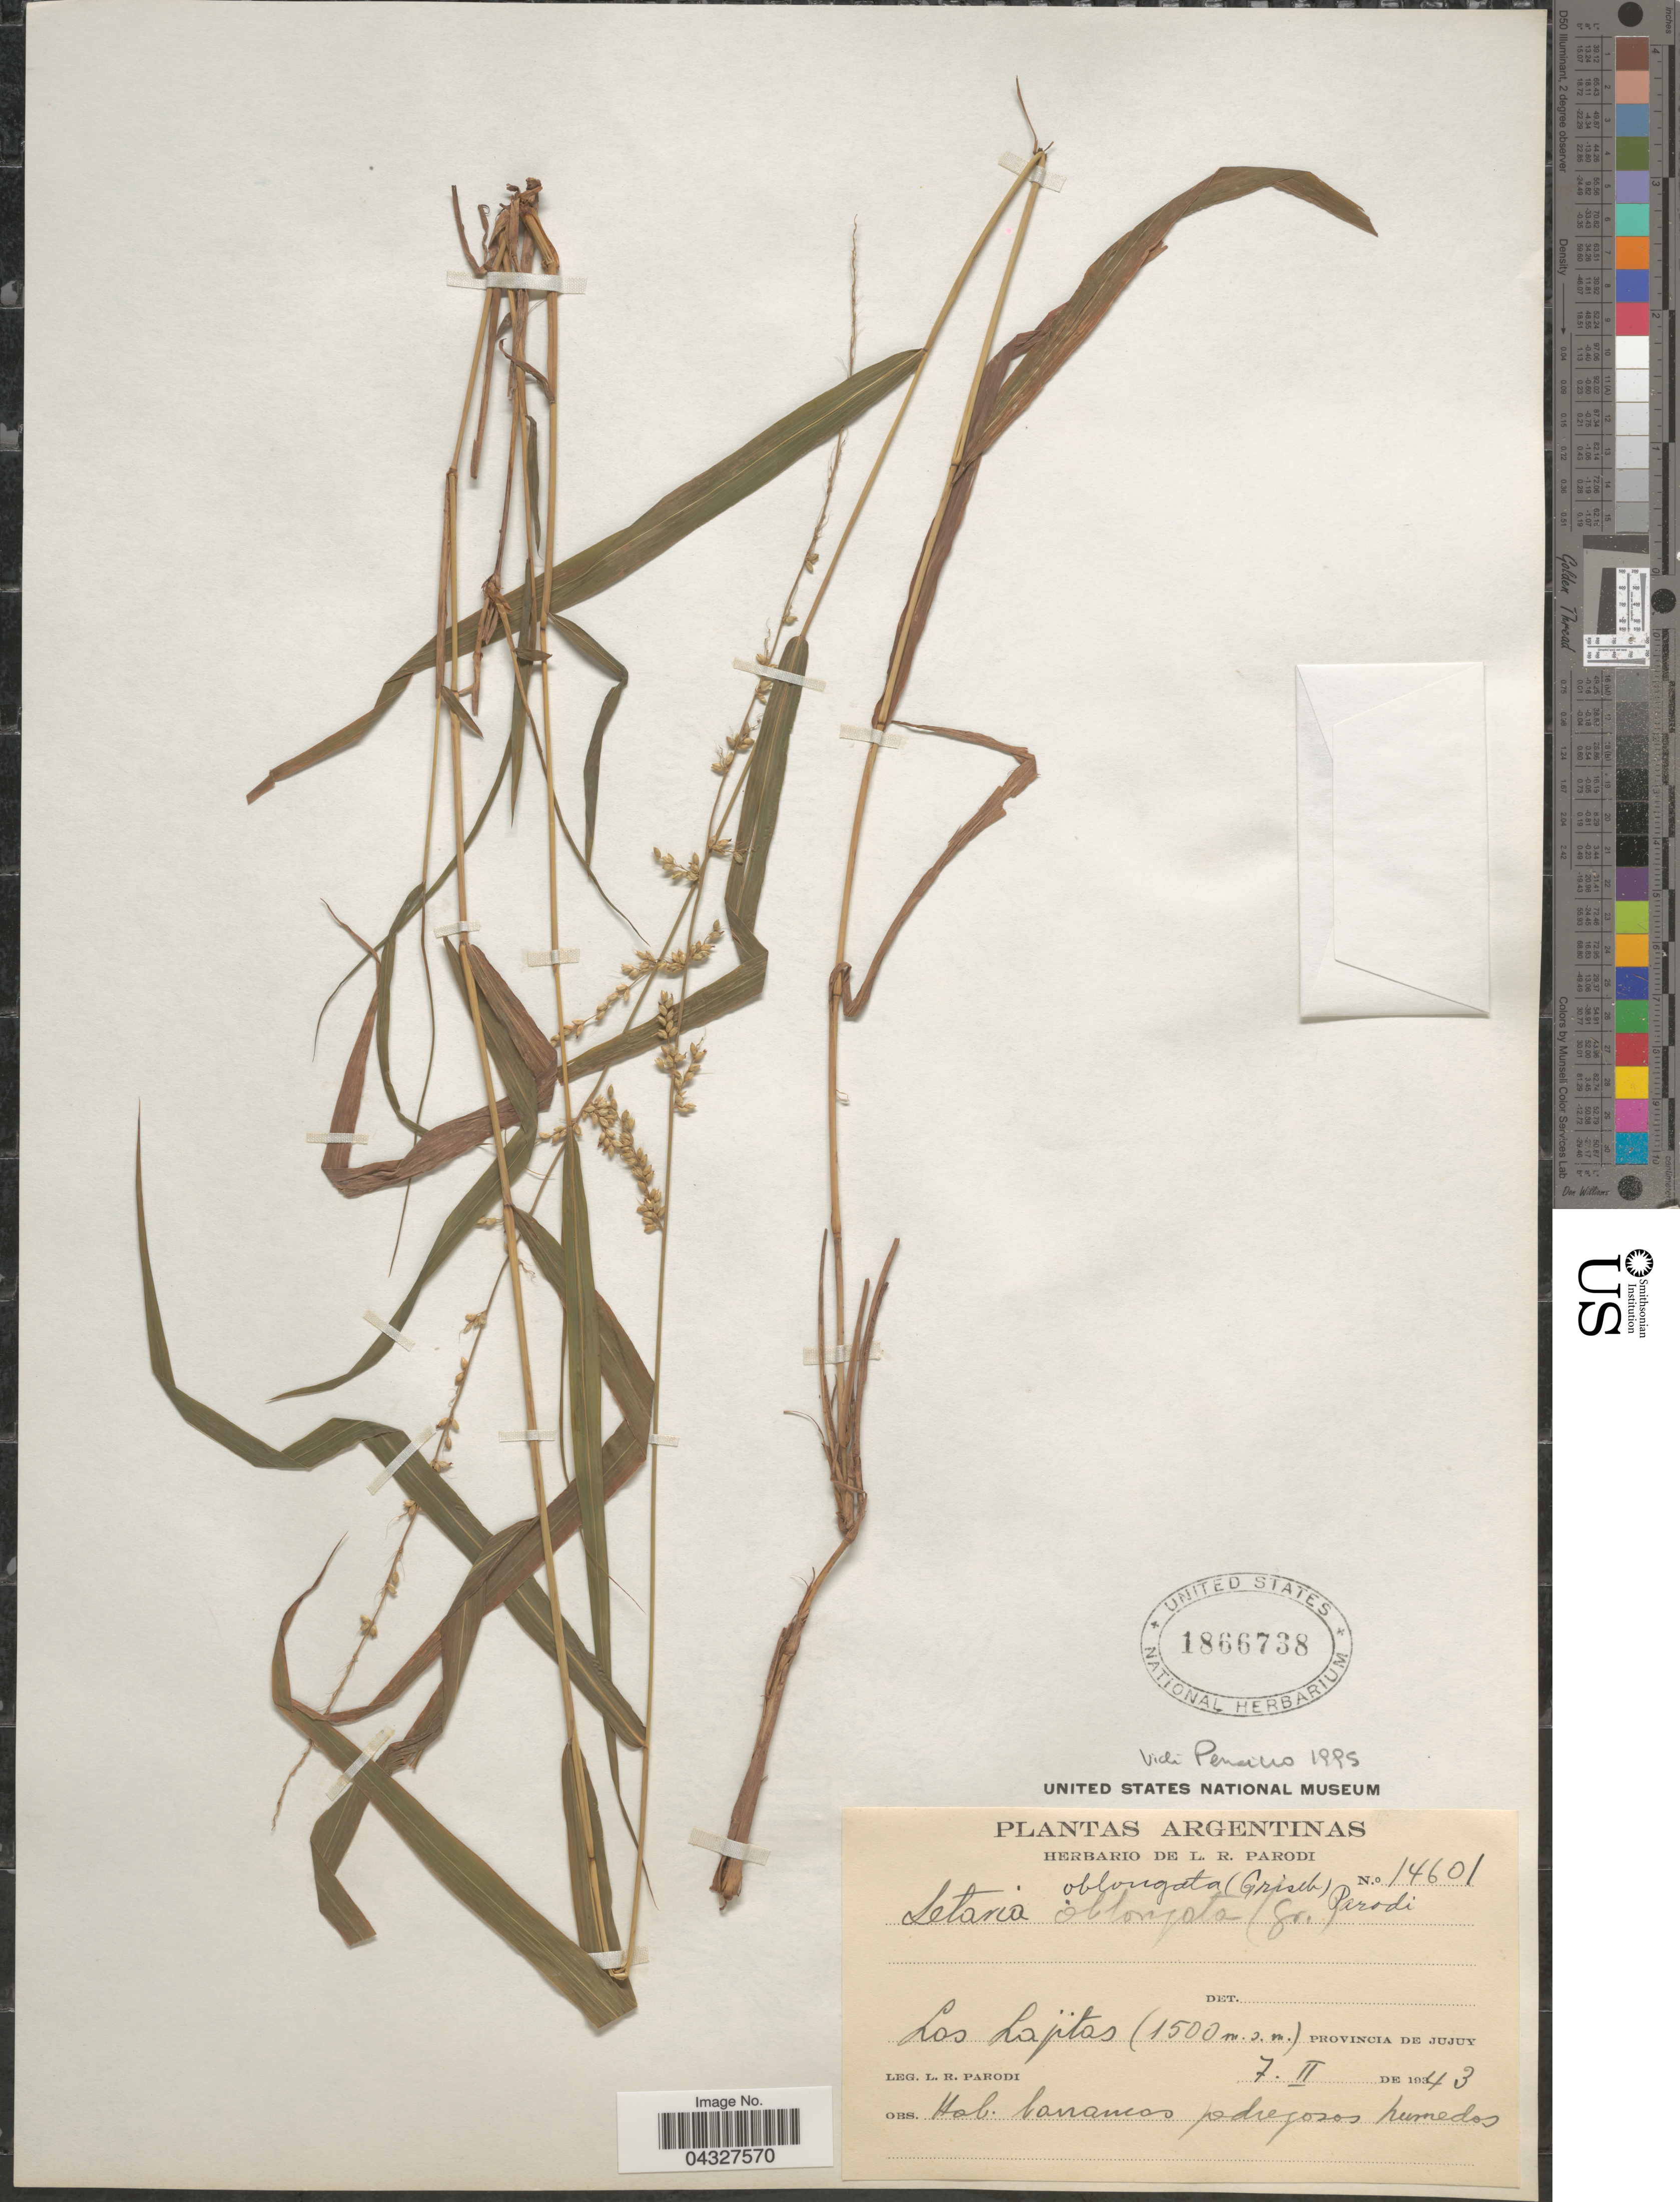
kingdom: Plantae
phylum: Tracheophyta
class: Liliopsida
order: Poales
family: Poaceae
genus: Setaria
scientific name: Setaria oblongata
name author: (Griseb.) Parodi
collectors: L. R. Parodi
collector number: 14601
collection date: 1943-02-07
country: Argentina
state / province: Jujuy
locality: Las Lajitas.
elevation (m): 1500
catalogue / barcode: US 1866738